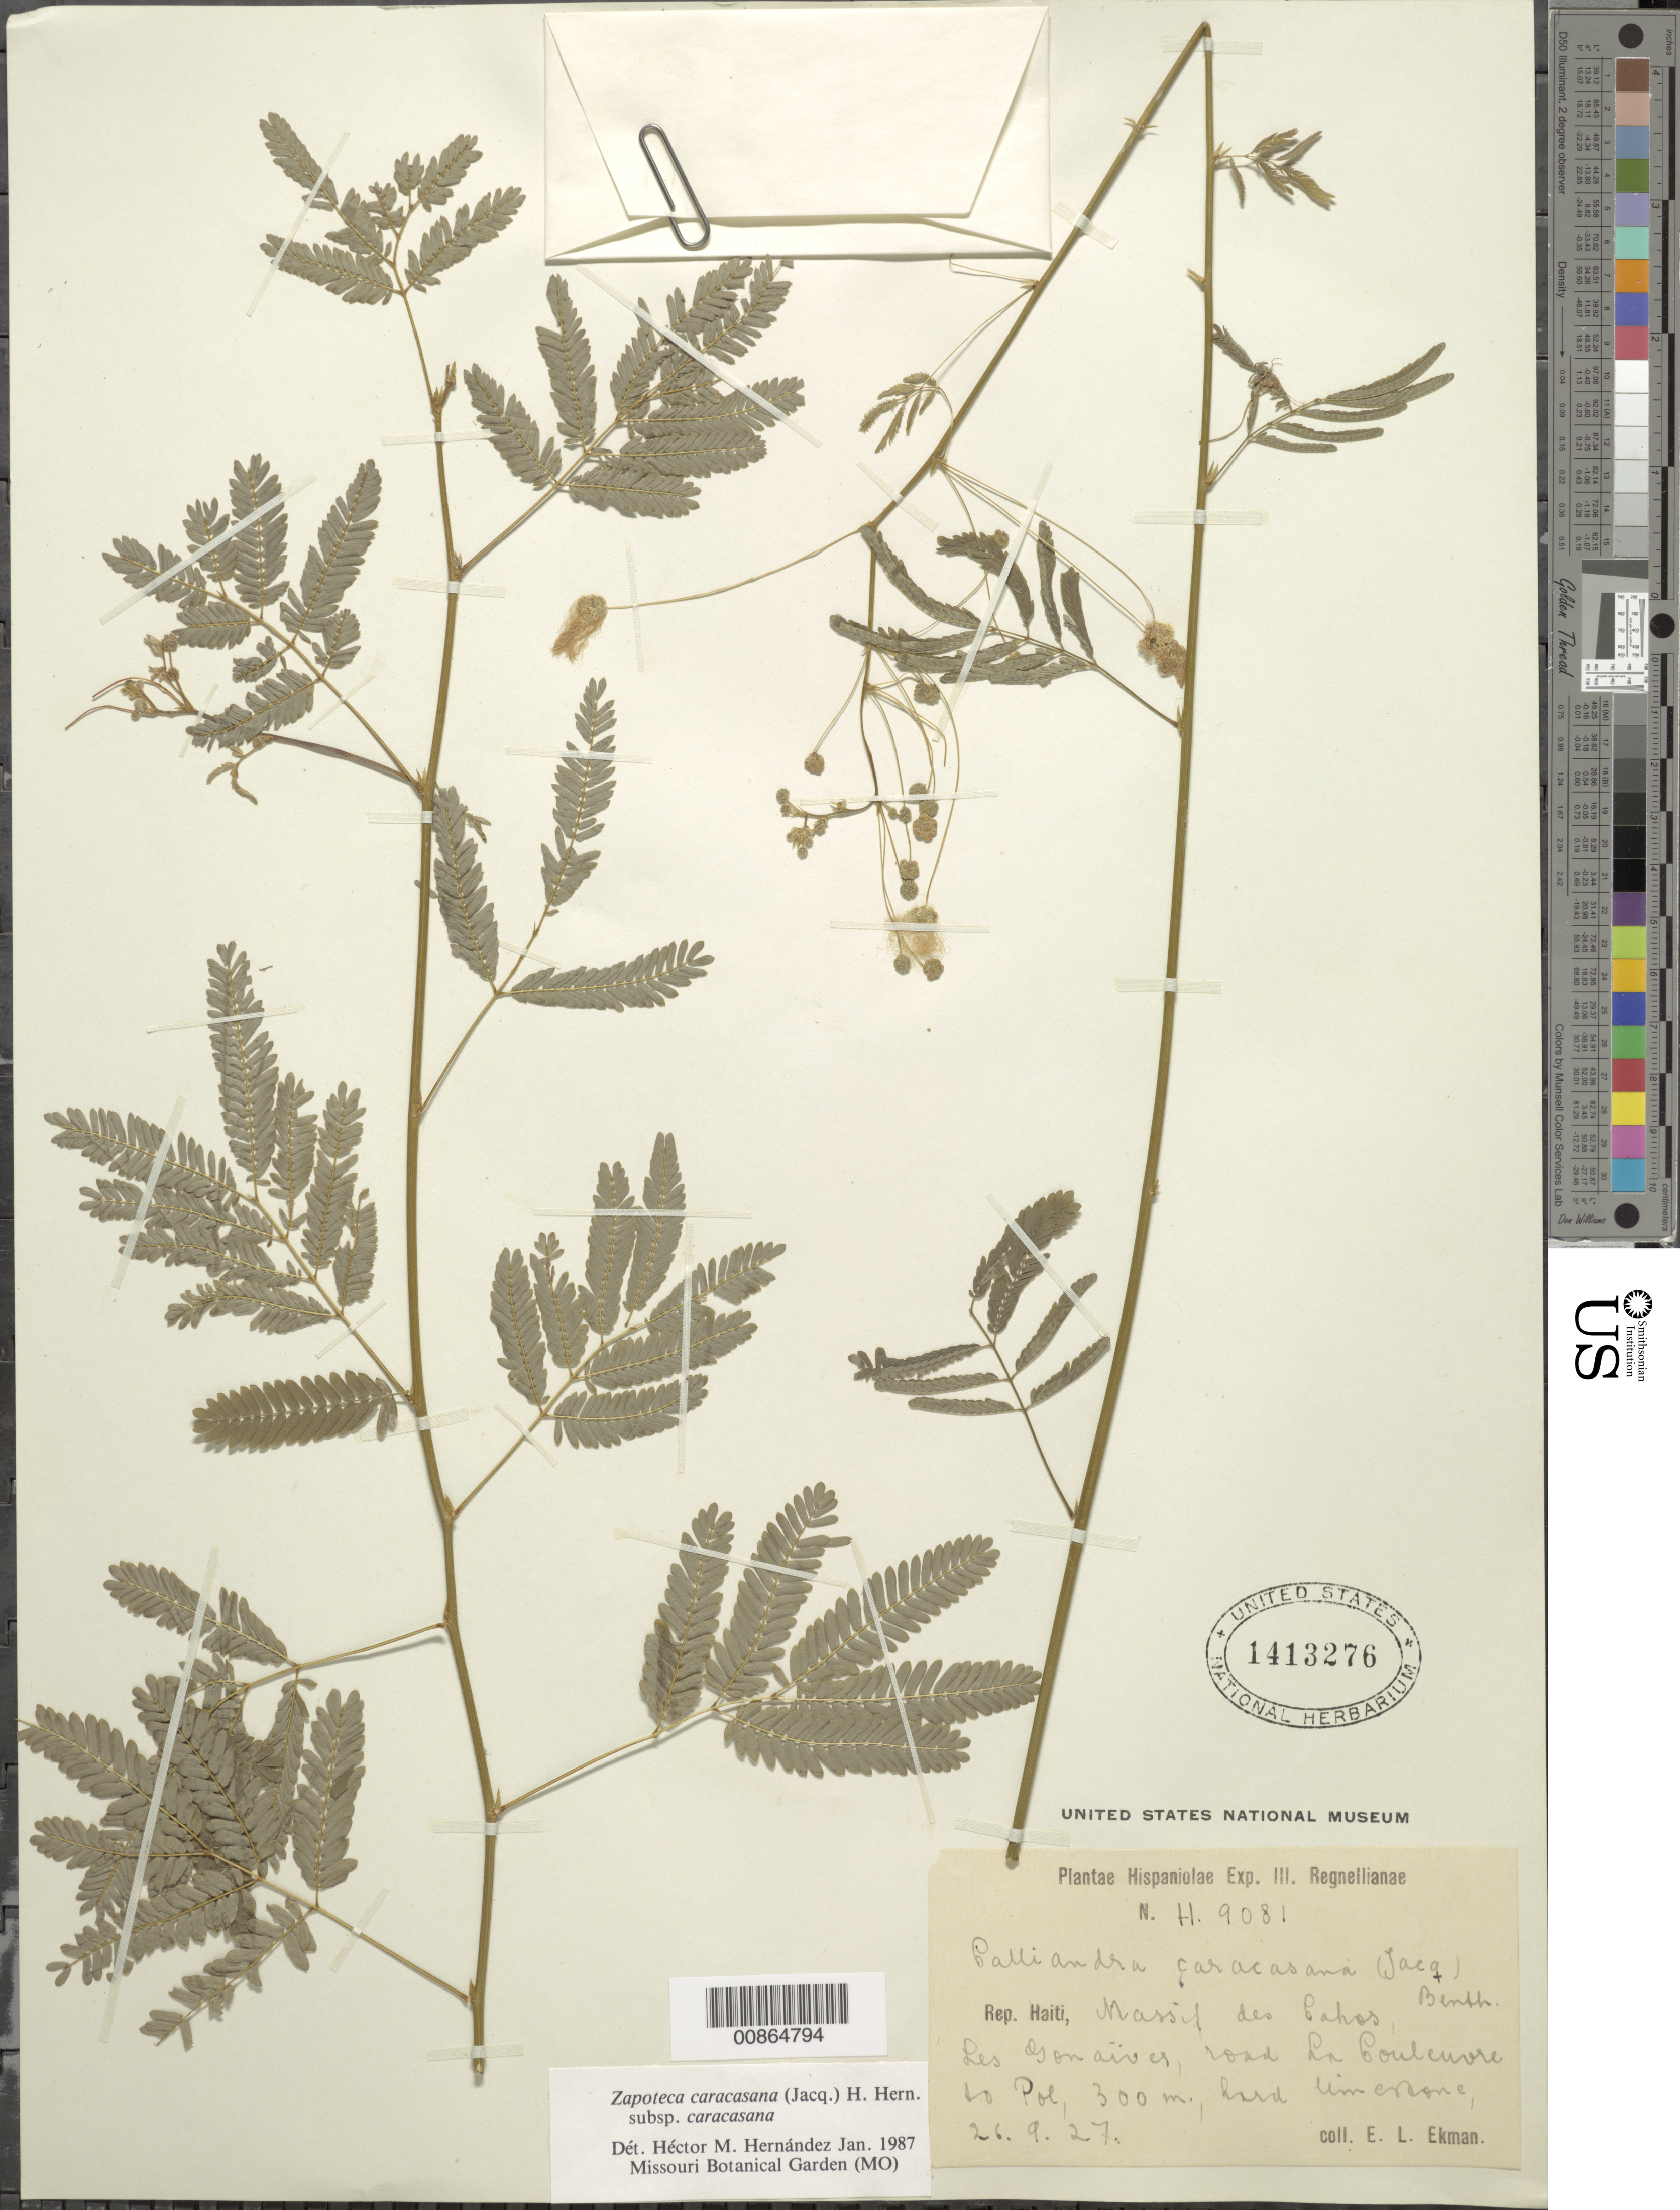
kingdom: Plantae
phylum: Tracheophyta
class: Magnoliopsida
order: Fabales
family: Fabaceae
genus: Zapoteca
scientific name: Zapoteca caracasana subsp. caracasana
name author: (Jacq.) H.M. Hern.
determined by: Hernandez, H. M., (MO), Missouri Botanical Garden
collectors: E. L. Ekman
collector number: H 9081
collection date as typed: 26 Sep 1927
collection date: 1927-09-26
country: Haiti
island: Hispaniola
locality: Massif des Cahos, Les Gonaïves, route La Couleuvre to Pol.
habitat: Hard limestone.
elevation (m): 300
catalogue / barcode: US 1413276